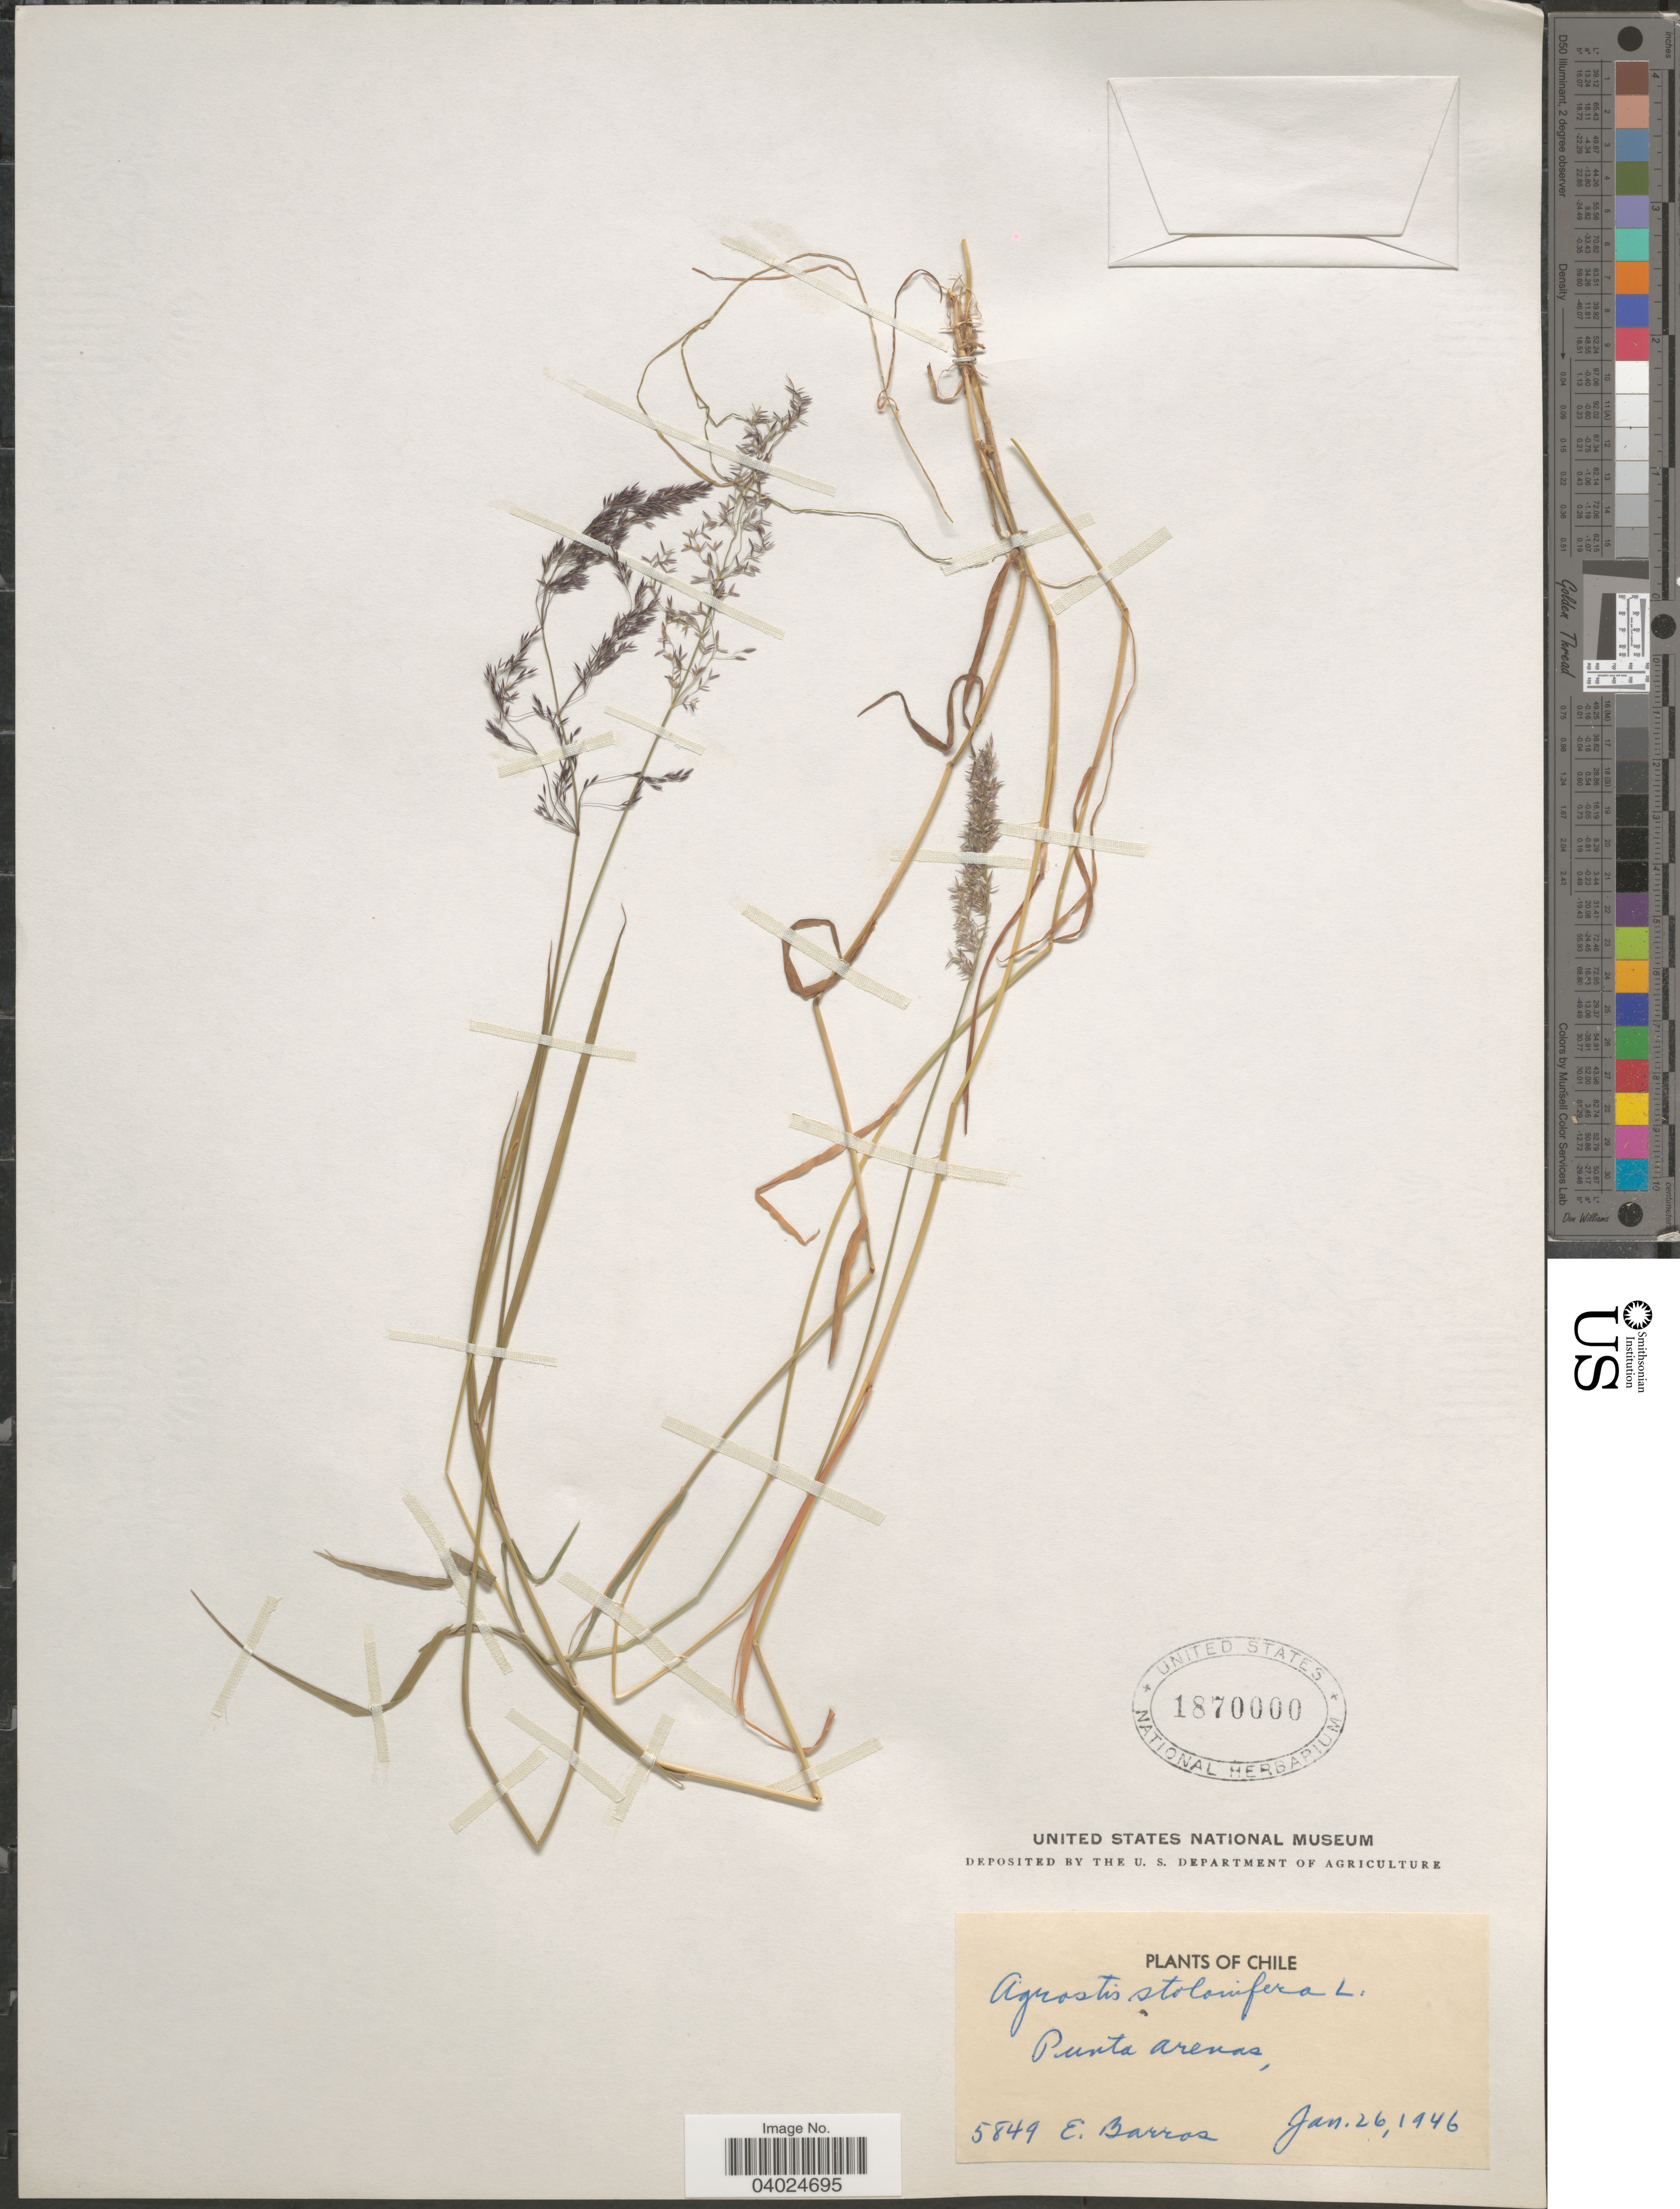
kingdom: Plantae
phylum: Tracheophyta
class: Liliopsida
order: Poales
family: Poaceae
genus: Agrostis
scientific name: Agrostis stolonifera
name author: L.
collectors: E. Barros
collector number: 5849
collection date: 1946-01-26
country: Chile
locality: Punta Arenas.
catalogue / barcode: US 1870000